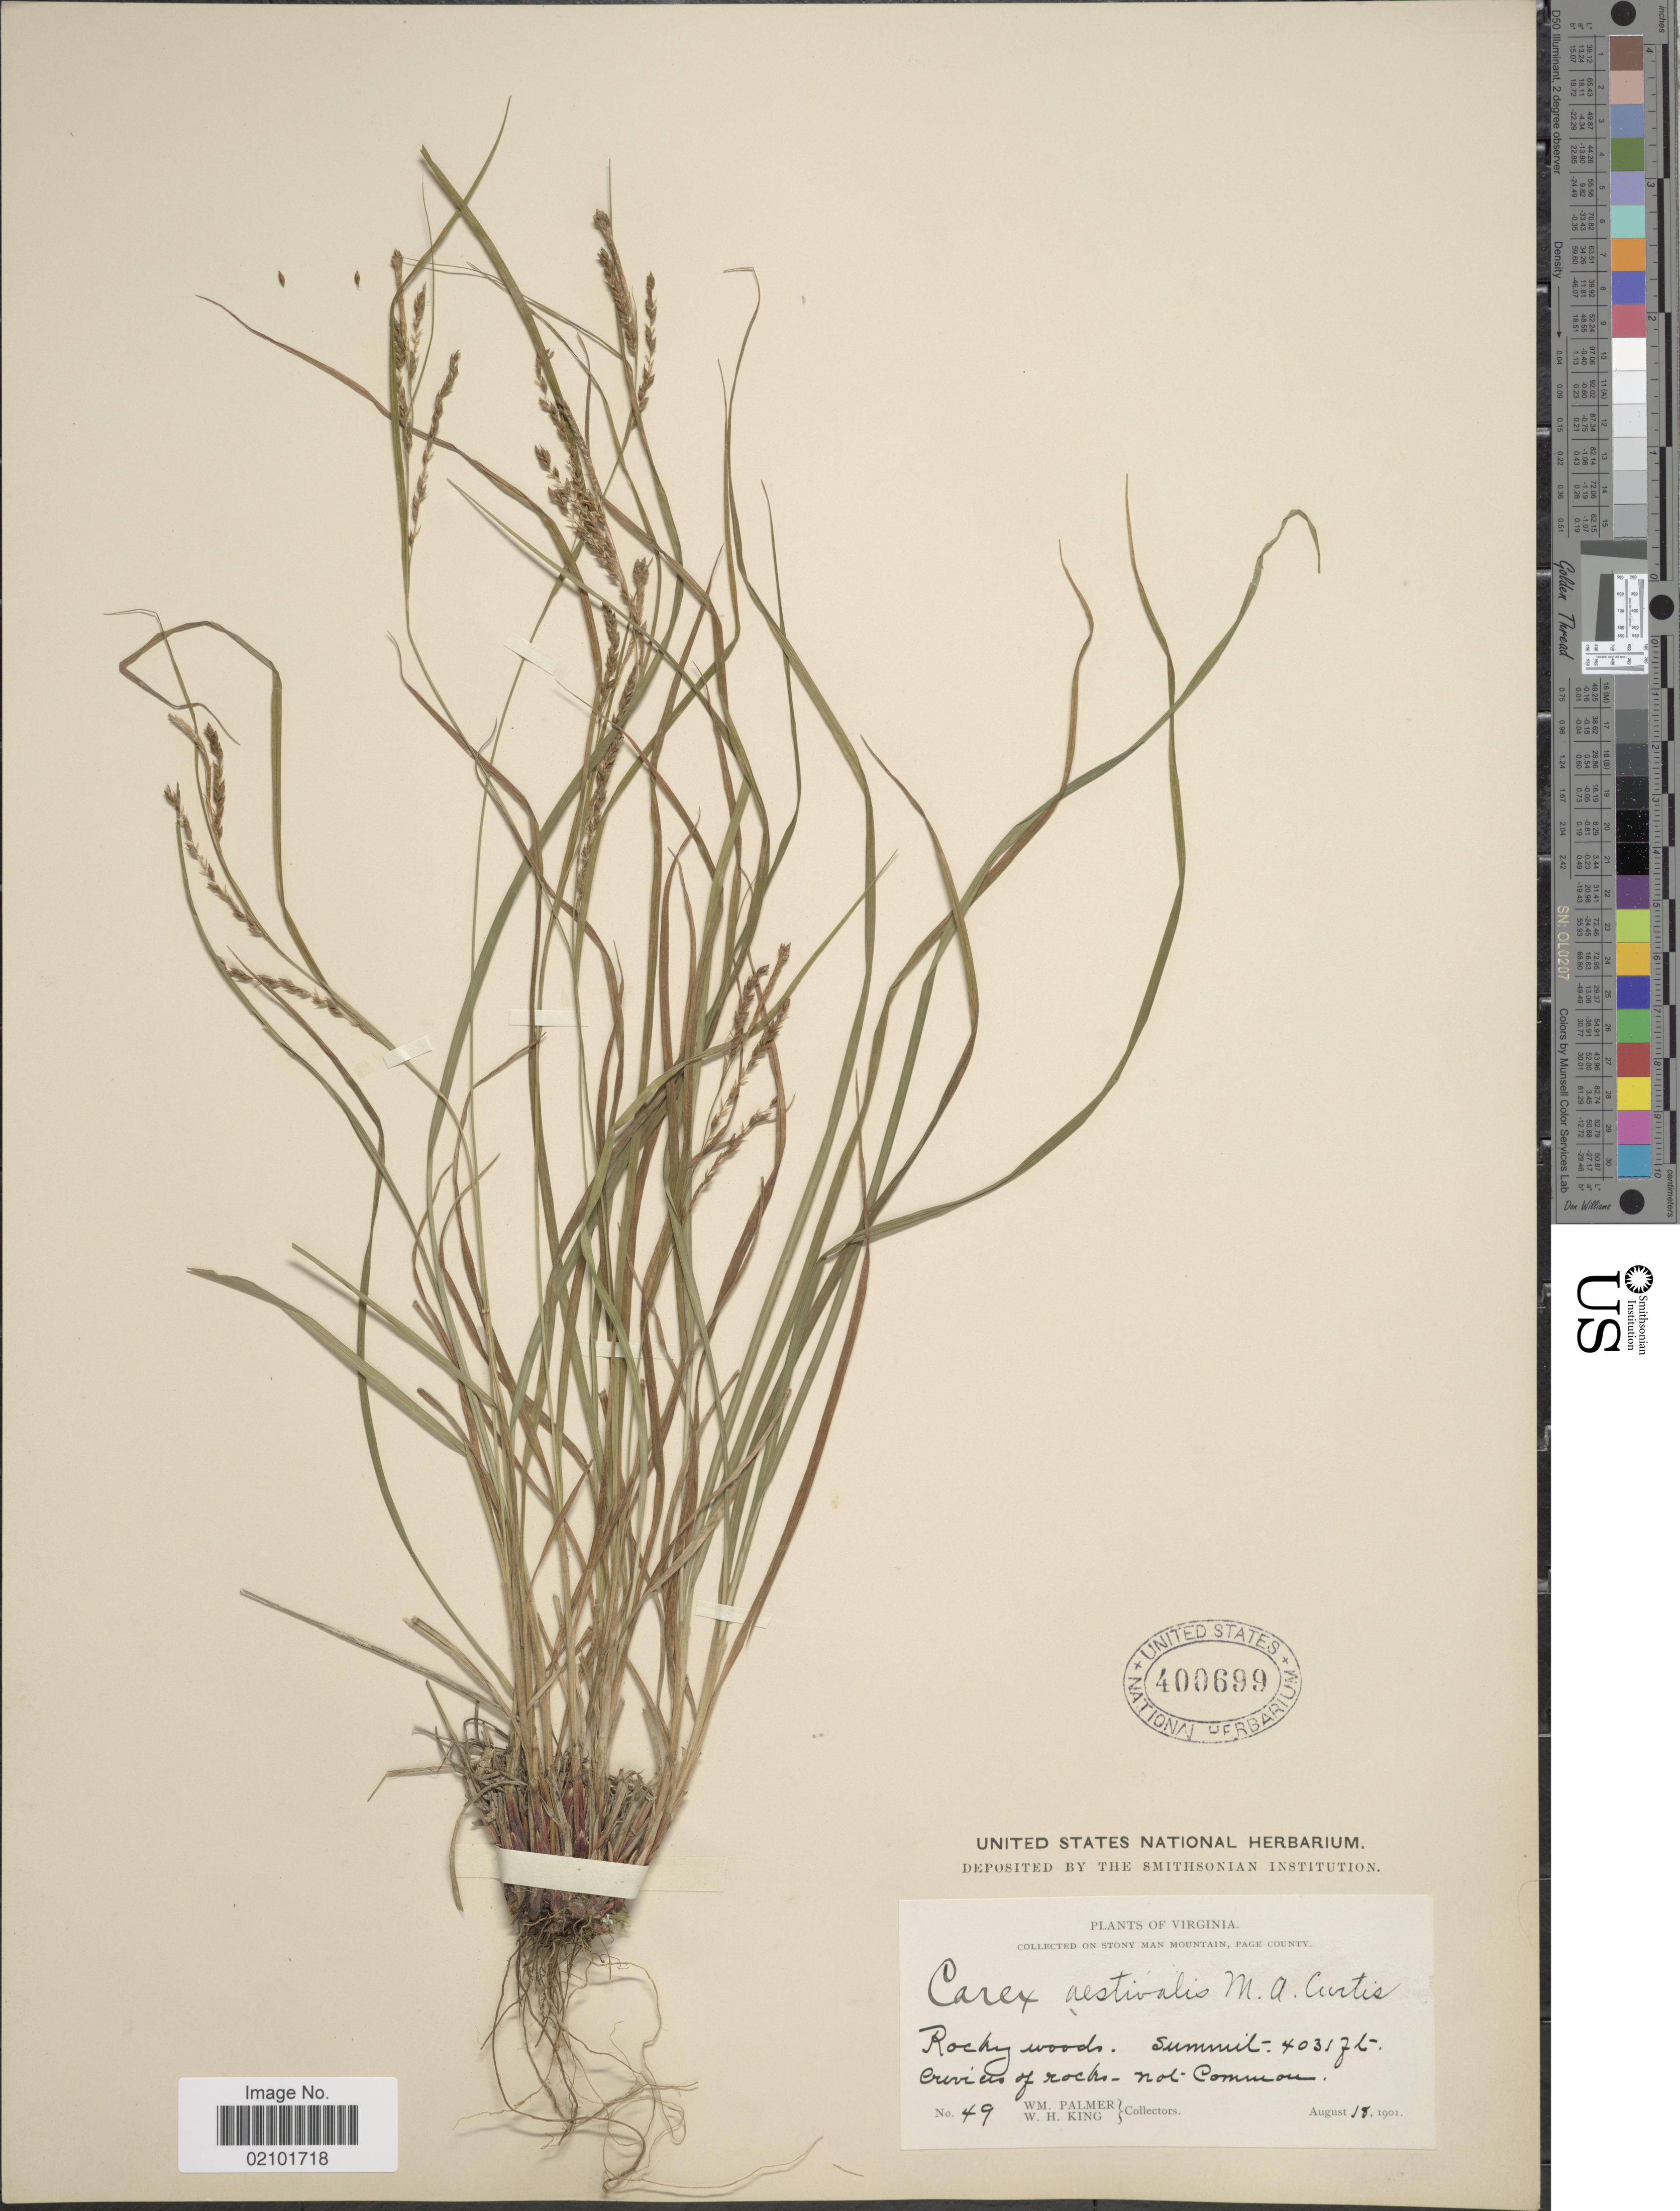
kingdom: Plantae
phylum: Tracheophyta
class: Liliopsida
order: Poales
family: Cyperaceae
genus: Carex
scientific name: Carex aestivalis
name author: M.A. Curtis ex A. Gray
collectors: W. Palmer & W. H. King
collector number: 49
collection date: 1901-08-18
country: United States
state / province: Virginia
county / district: Page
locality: Stony Man Mountains, Page County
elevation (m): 1229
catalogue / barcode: US 400699